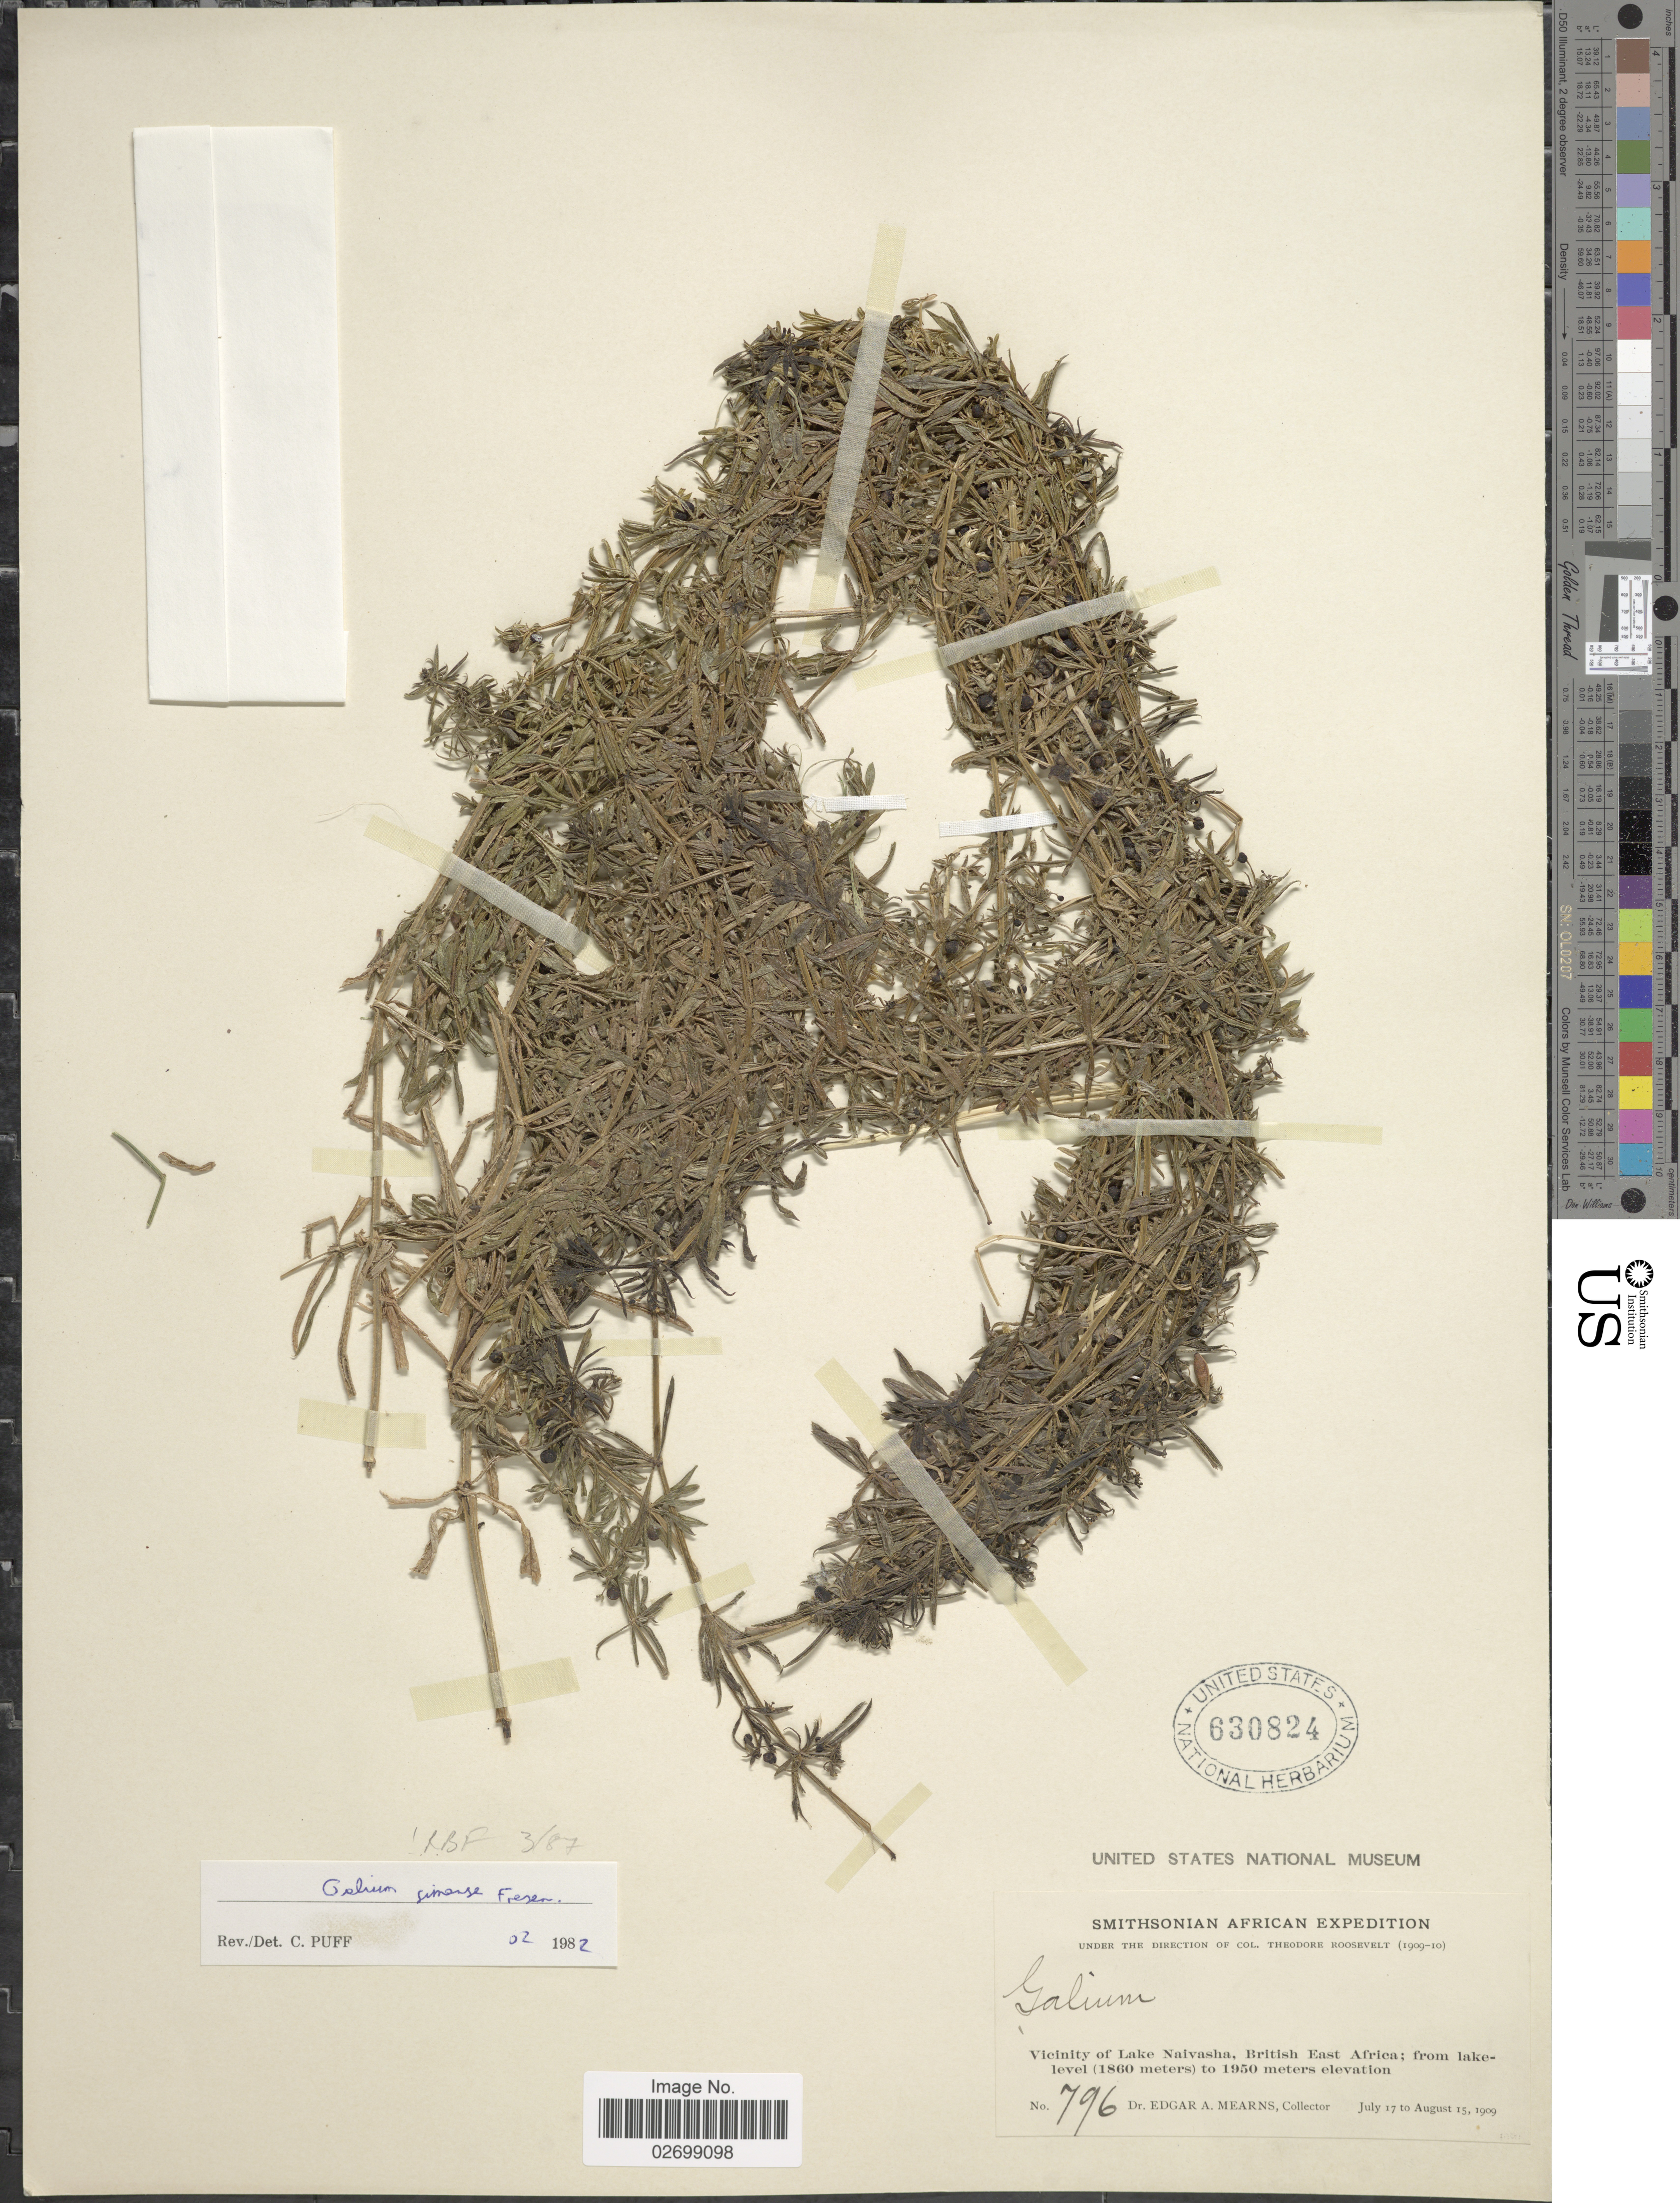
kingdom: Plantae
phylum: Tracheophyta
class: Magnoliopsida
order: Gentianales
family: Rubiaceae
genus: Galium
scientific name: Galium simense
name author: Fresen.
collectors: E. A. Mearns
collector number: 796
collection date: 1909-07-17/1909-08-15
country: Kenya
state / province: Nakuru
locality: Vicinity of Lake Naivasha, British East Africa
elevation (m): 1860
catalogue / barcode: US 630824